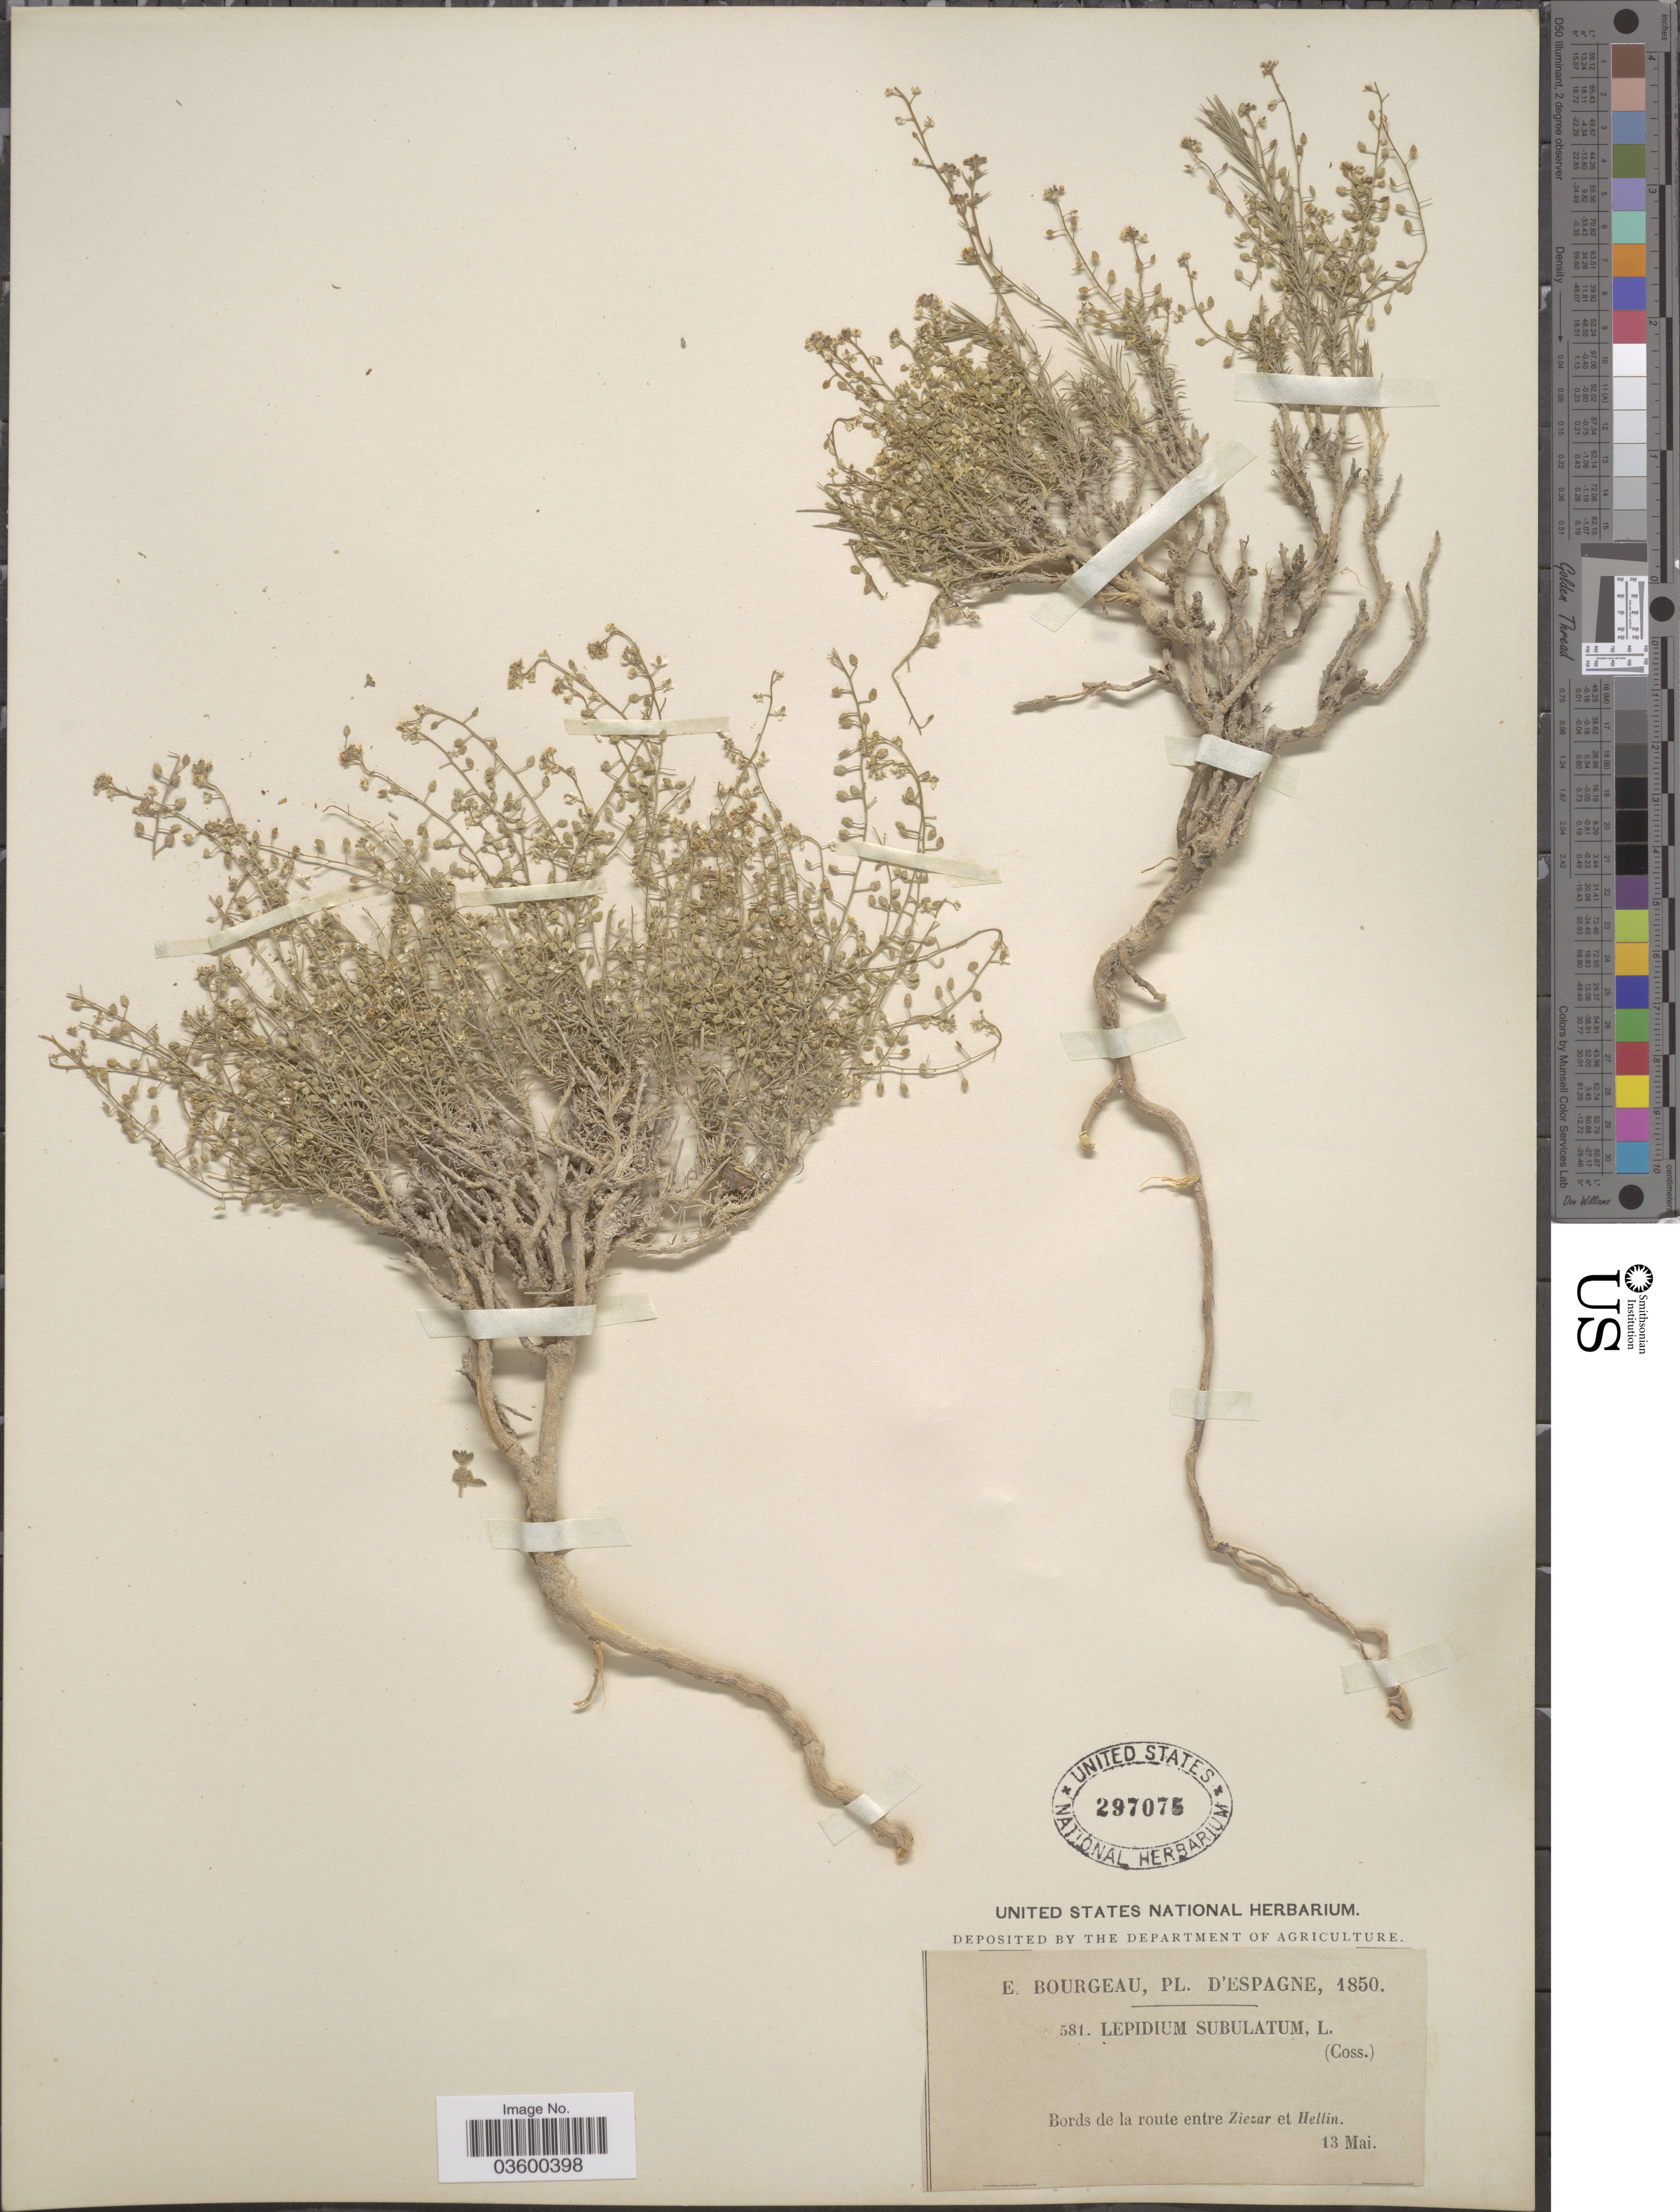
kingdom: Plantae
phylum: Tracheophyta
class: Magnoliopsida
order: Brassicales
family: Brassicaceae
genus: Lepidium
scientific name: Lepidium subulatum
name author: L.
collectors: E. Bourgeau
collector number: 581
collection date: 1850-05-13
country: Spain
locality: Espagne. Bords de la route entre Ziezar et Hellin.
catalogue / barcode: US 297075